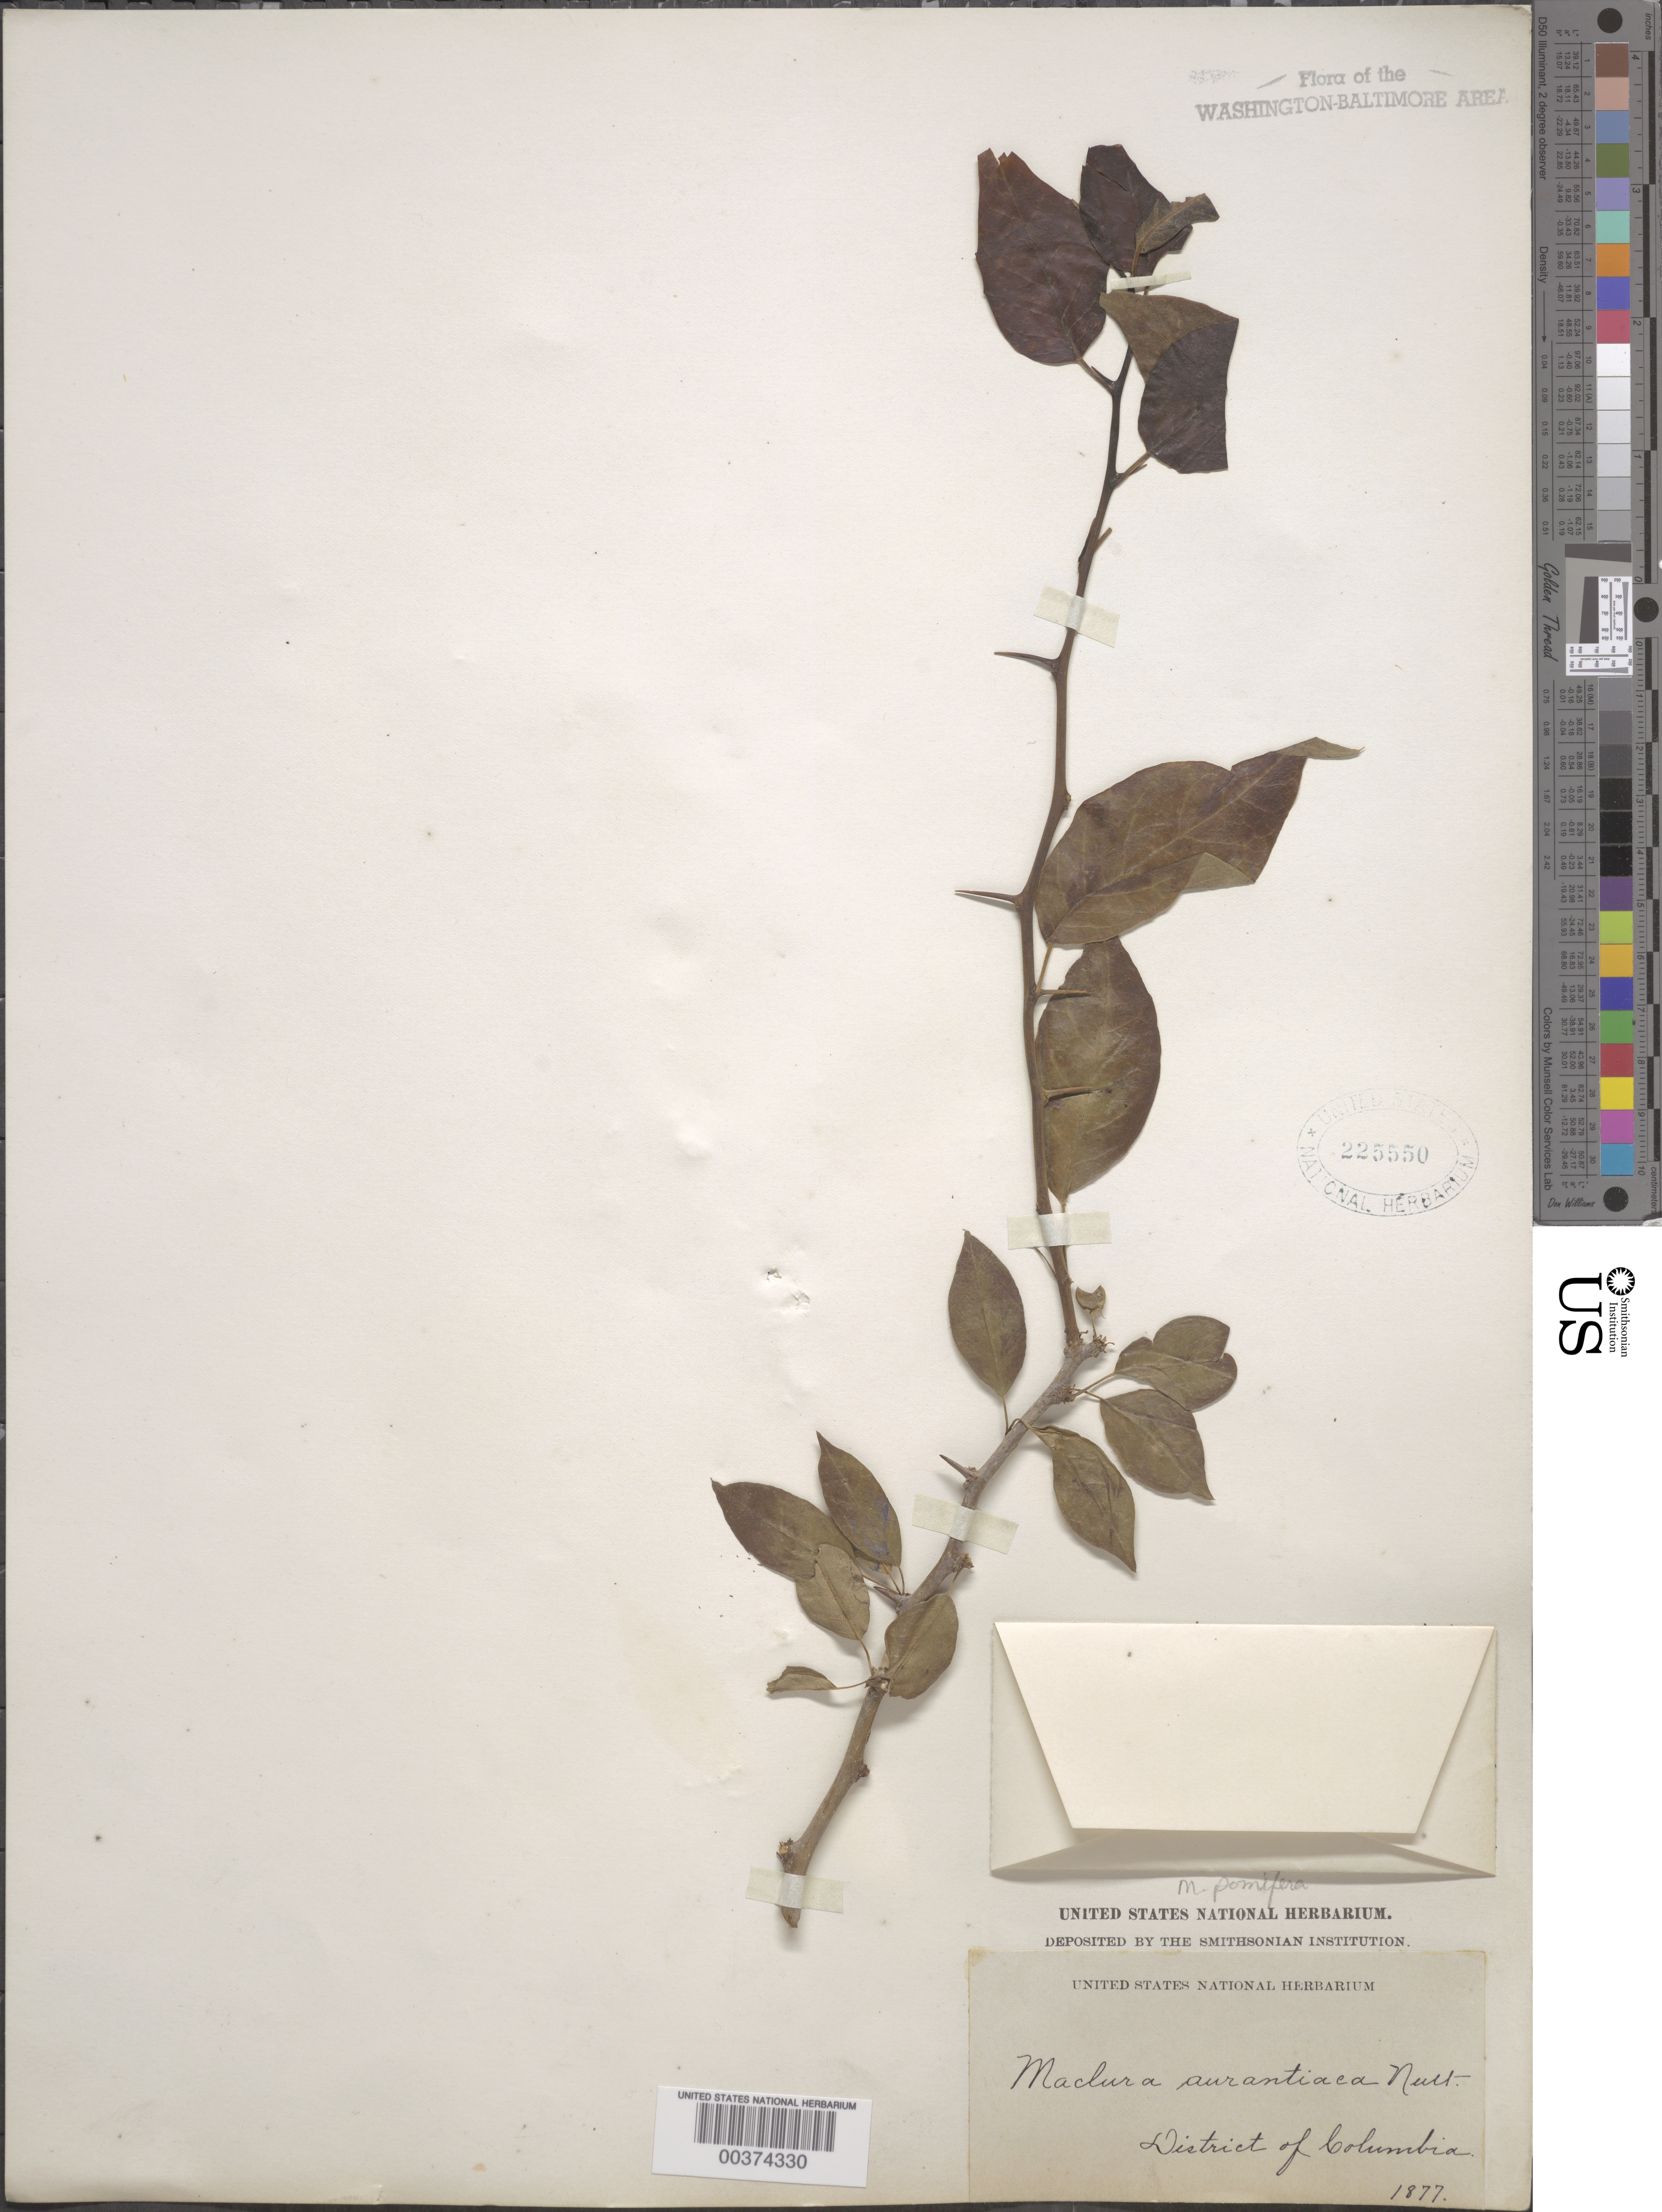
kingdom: Plantae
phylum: Tracheophyta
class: Magnoliopsida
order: Rosales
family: Moraceae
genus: Maclura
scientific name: Maclura pomifera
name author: (Raf.) C.K. Schneid.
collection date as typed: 1877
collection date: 1877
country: United States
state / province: District of Columbia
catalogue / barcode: US 225550